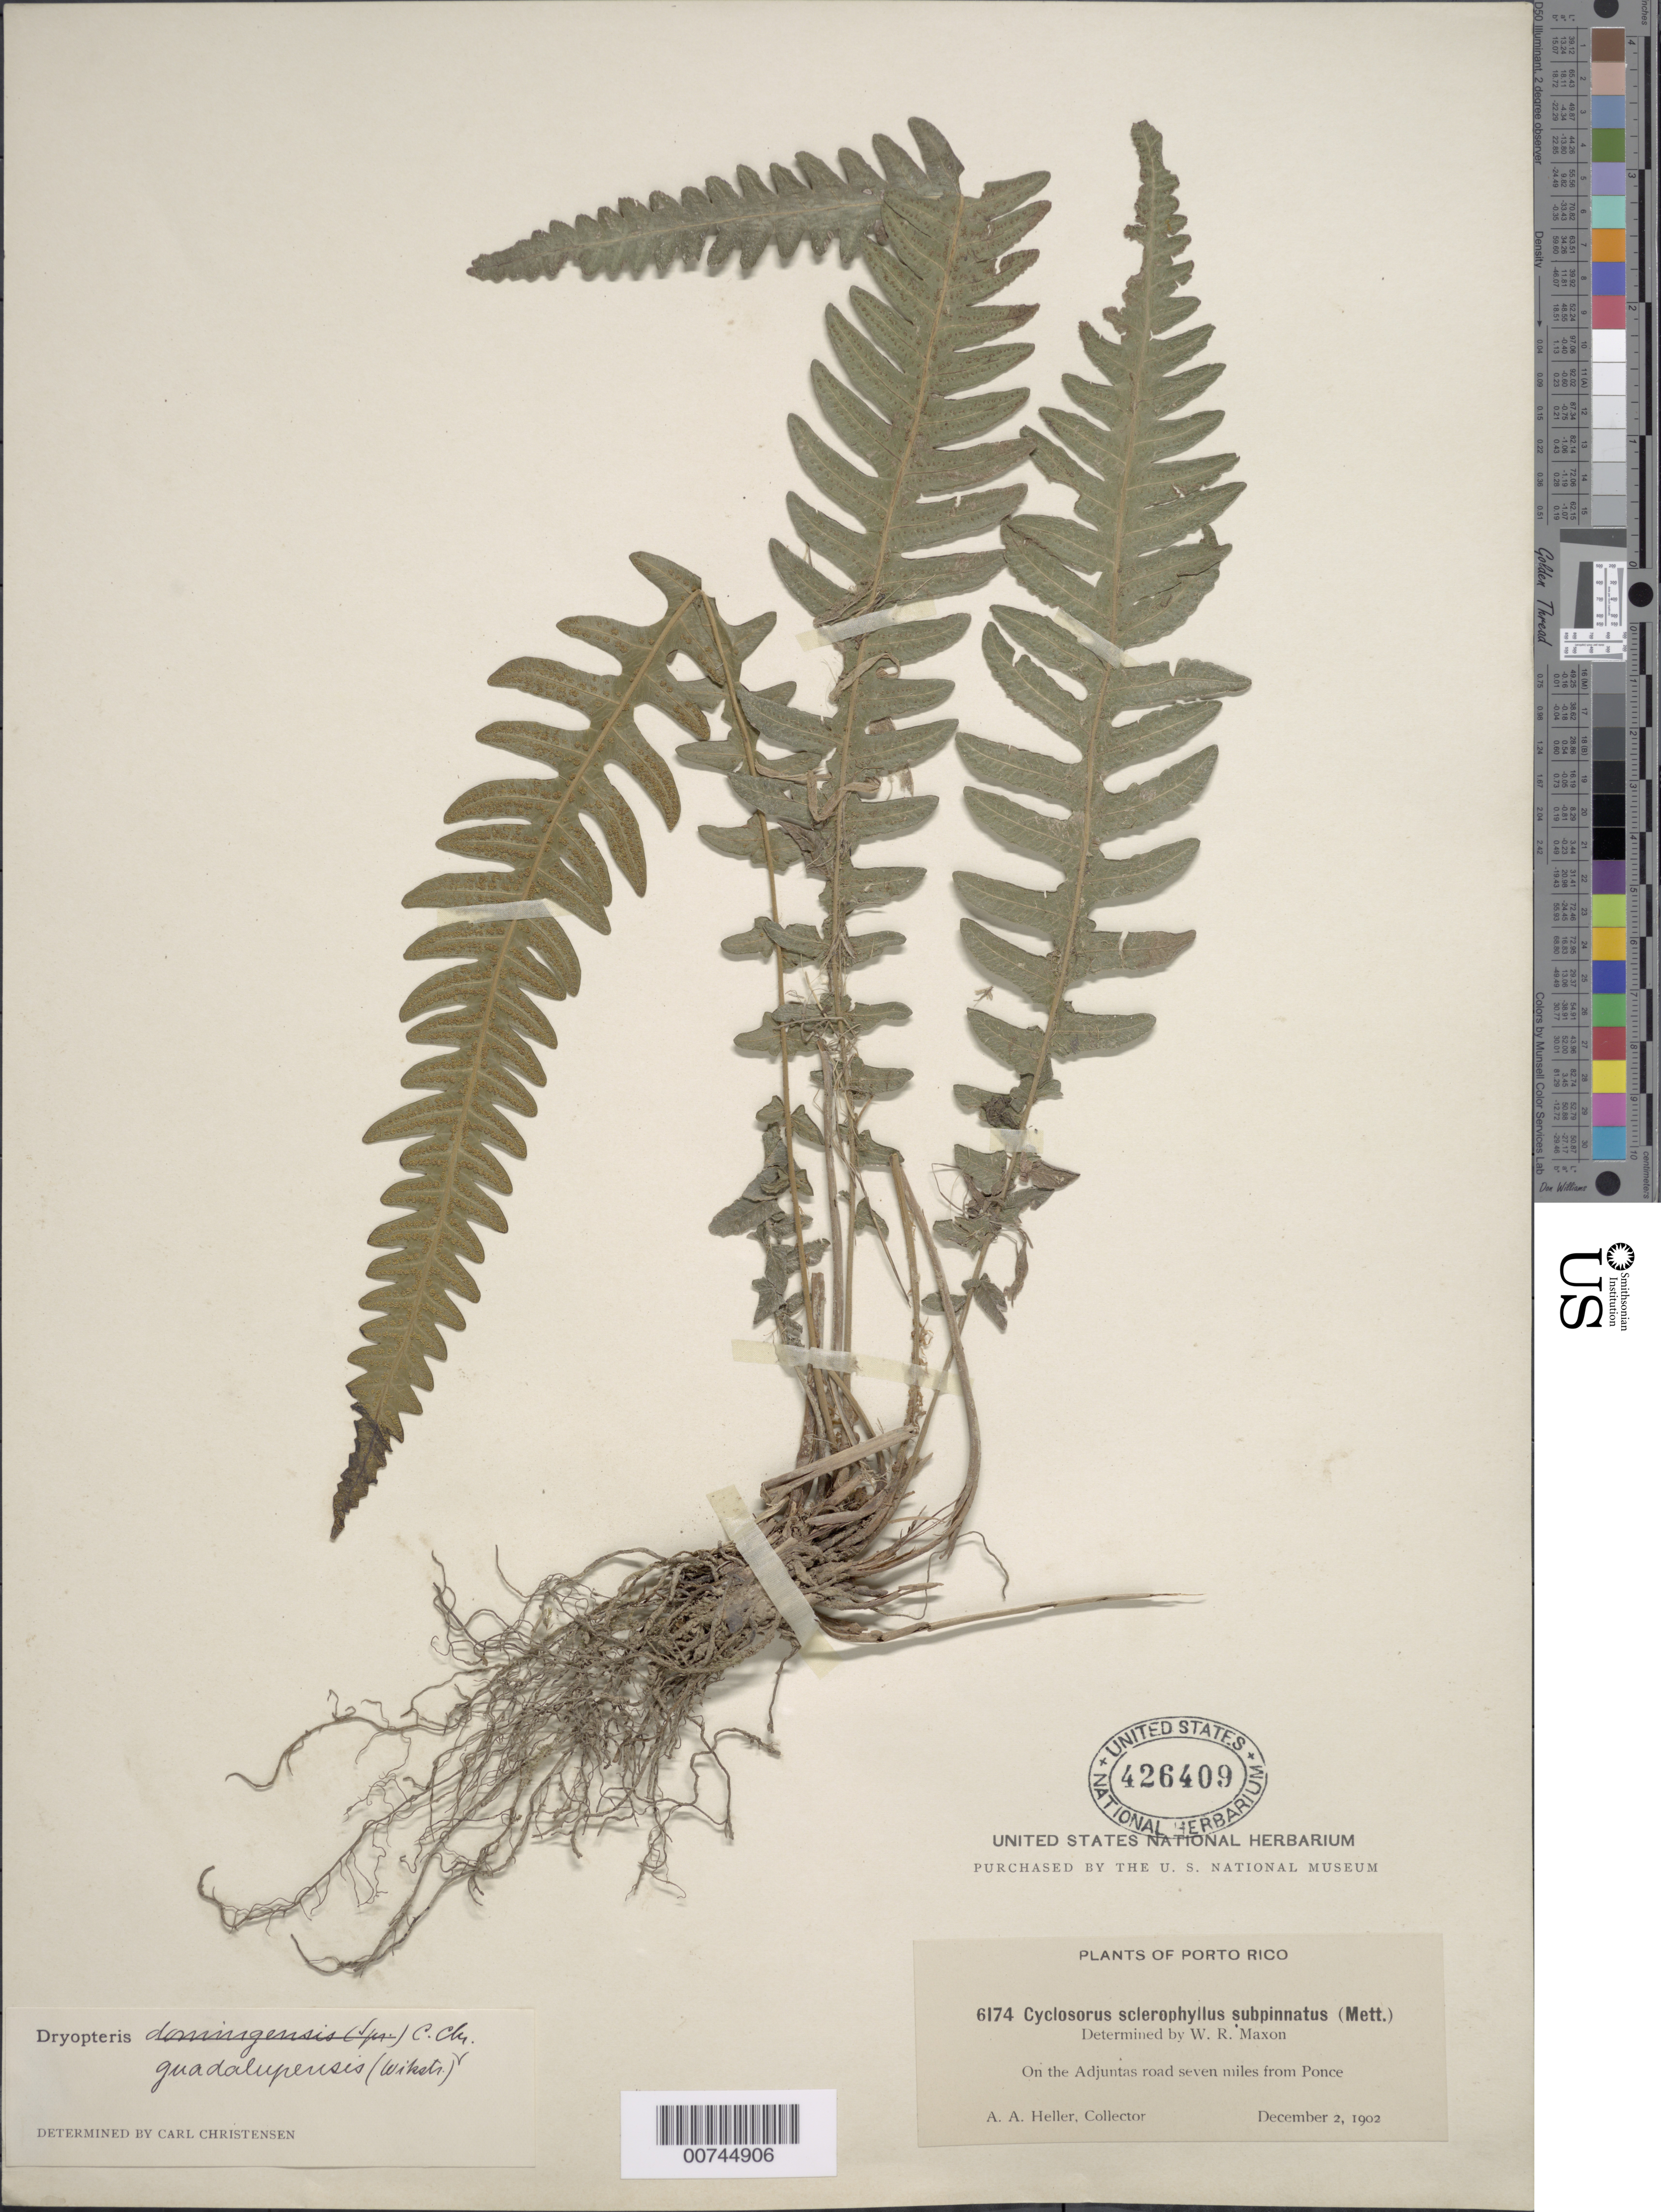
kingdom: Plantae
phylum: Tracheophyta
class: Polypodiopsida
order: Polypodiales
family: Thelypteridaceae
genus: Goniopteris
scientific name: Goniopteris guadelupensis (Wikstr.) comb. nov., ined 2015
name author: (Wikstr.)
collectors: A. A. Heller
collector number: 6174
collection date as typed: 02 Dec 1902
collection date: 1902-12-02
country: Puerto Rico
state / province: Ponce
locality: On the Adjuntas road seven miles from Ponce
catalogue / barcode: US 426409